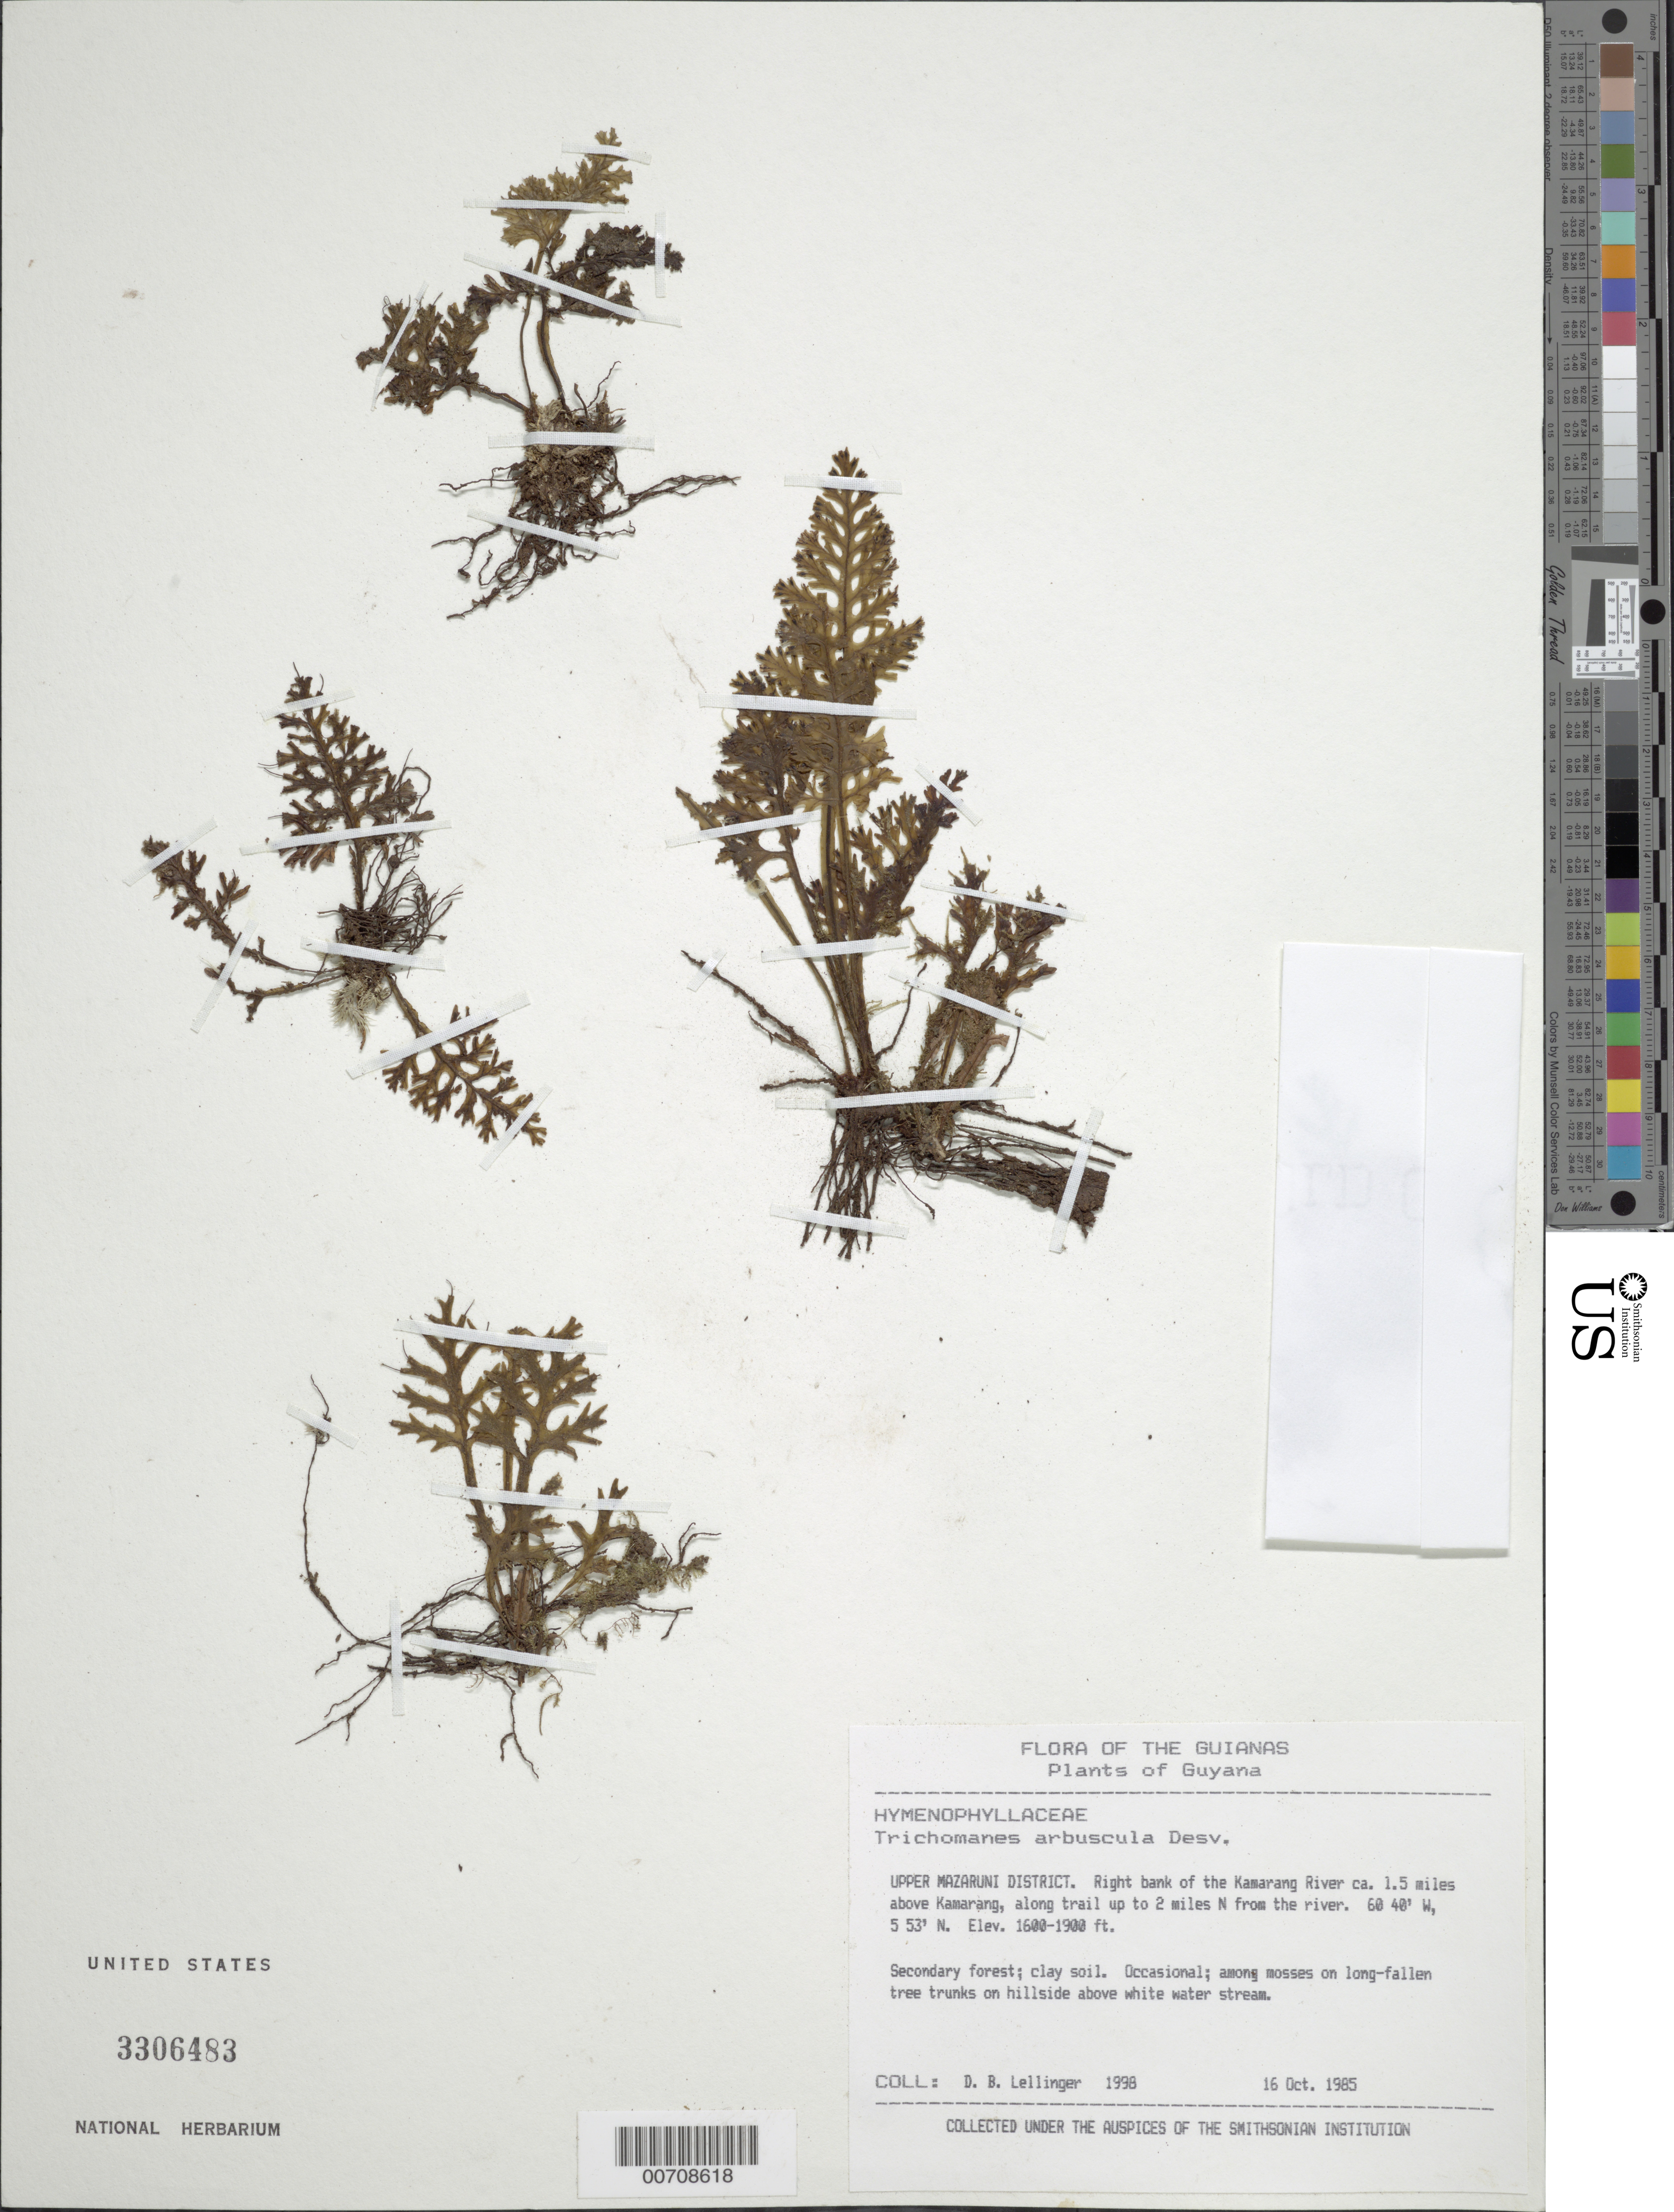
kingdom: Plantae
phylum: Tracheophyta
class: Polypodiopsida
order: Hymenophyllales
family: Hymenophyllaceae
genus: Trichomanes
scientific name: Trichomanes arbuscula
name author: Desv.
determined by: Lellinger, David B., (BOT), Smithsonian Institution - National Museum of Natural History (UNITED STATES)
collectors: D. B. Lellinger & H. Robinson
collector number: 1998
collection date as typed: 16 October 1985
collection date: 1985-10-16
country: Guyana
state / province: Cuyuni-Mazaruni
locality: Up to 2.4 km N of right bank of Kamarang R.; ca. 3.2 km above Kamarang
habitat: Secondary forest, clay soil; hillside above white water stream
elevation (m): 480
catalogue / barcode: US 3306483